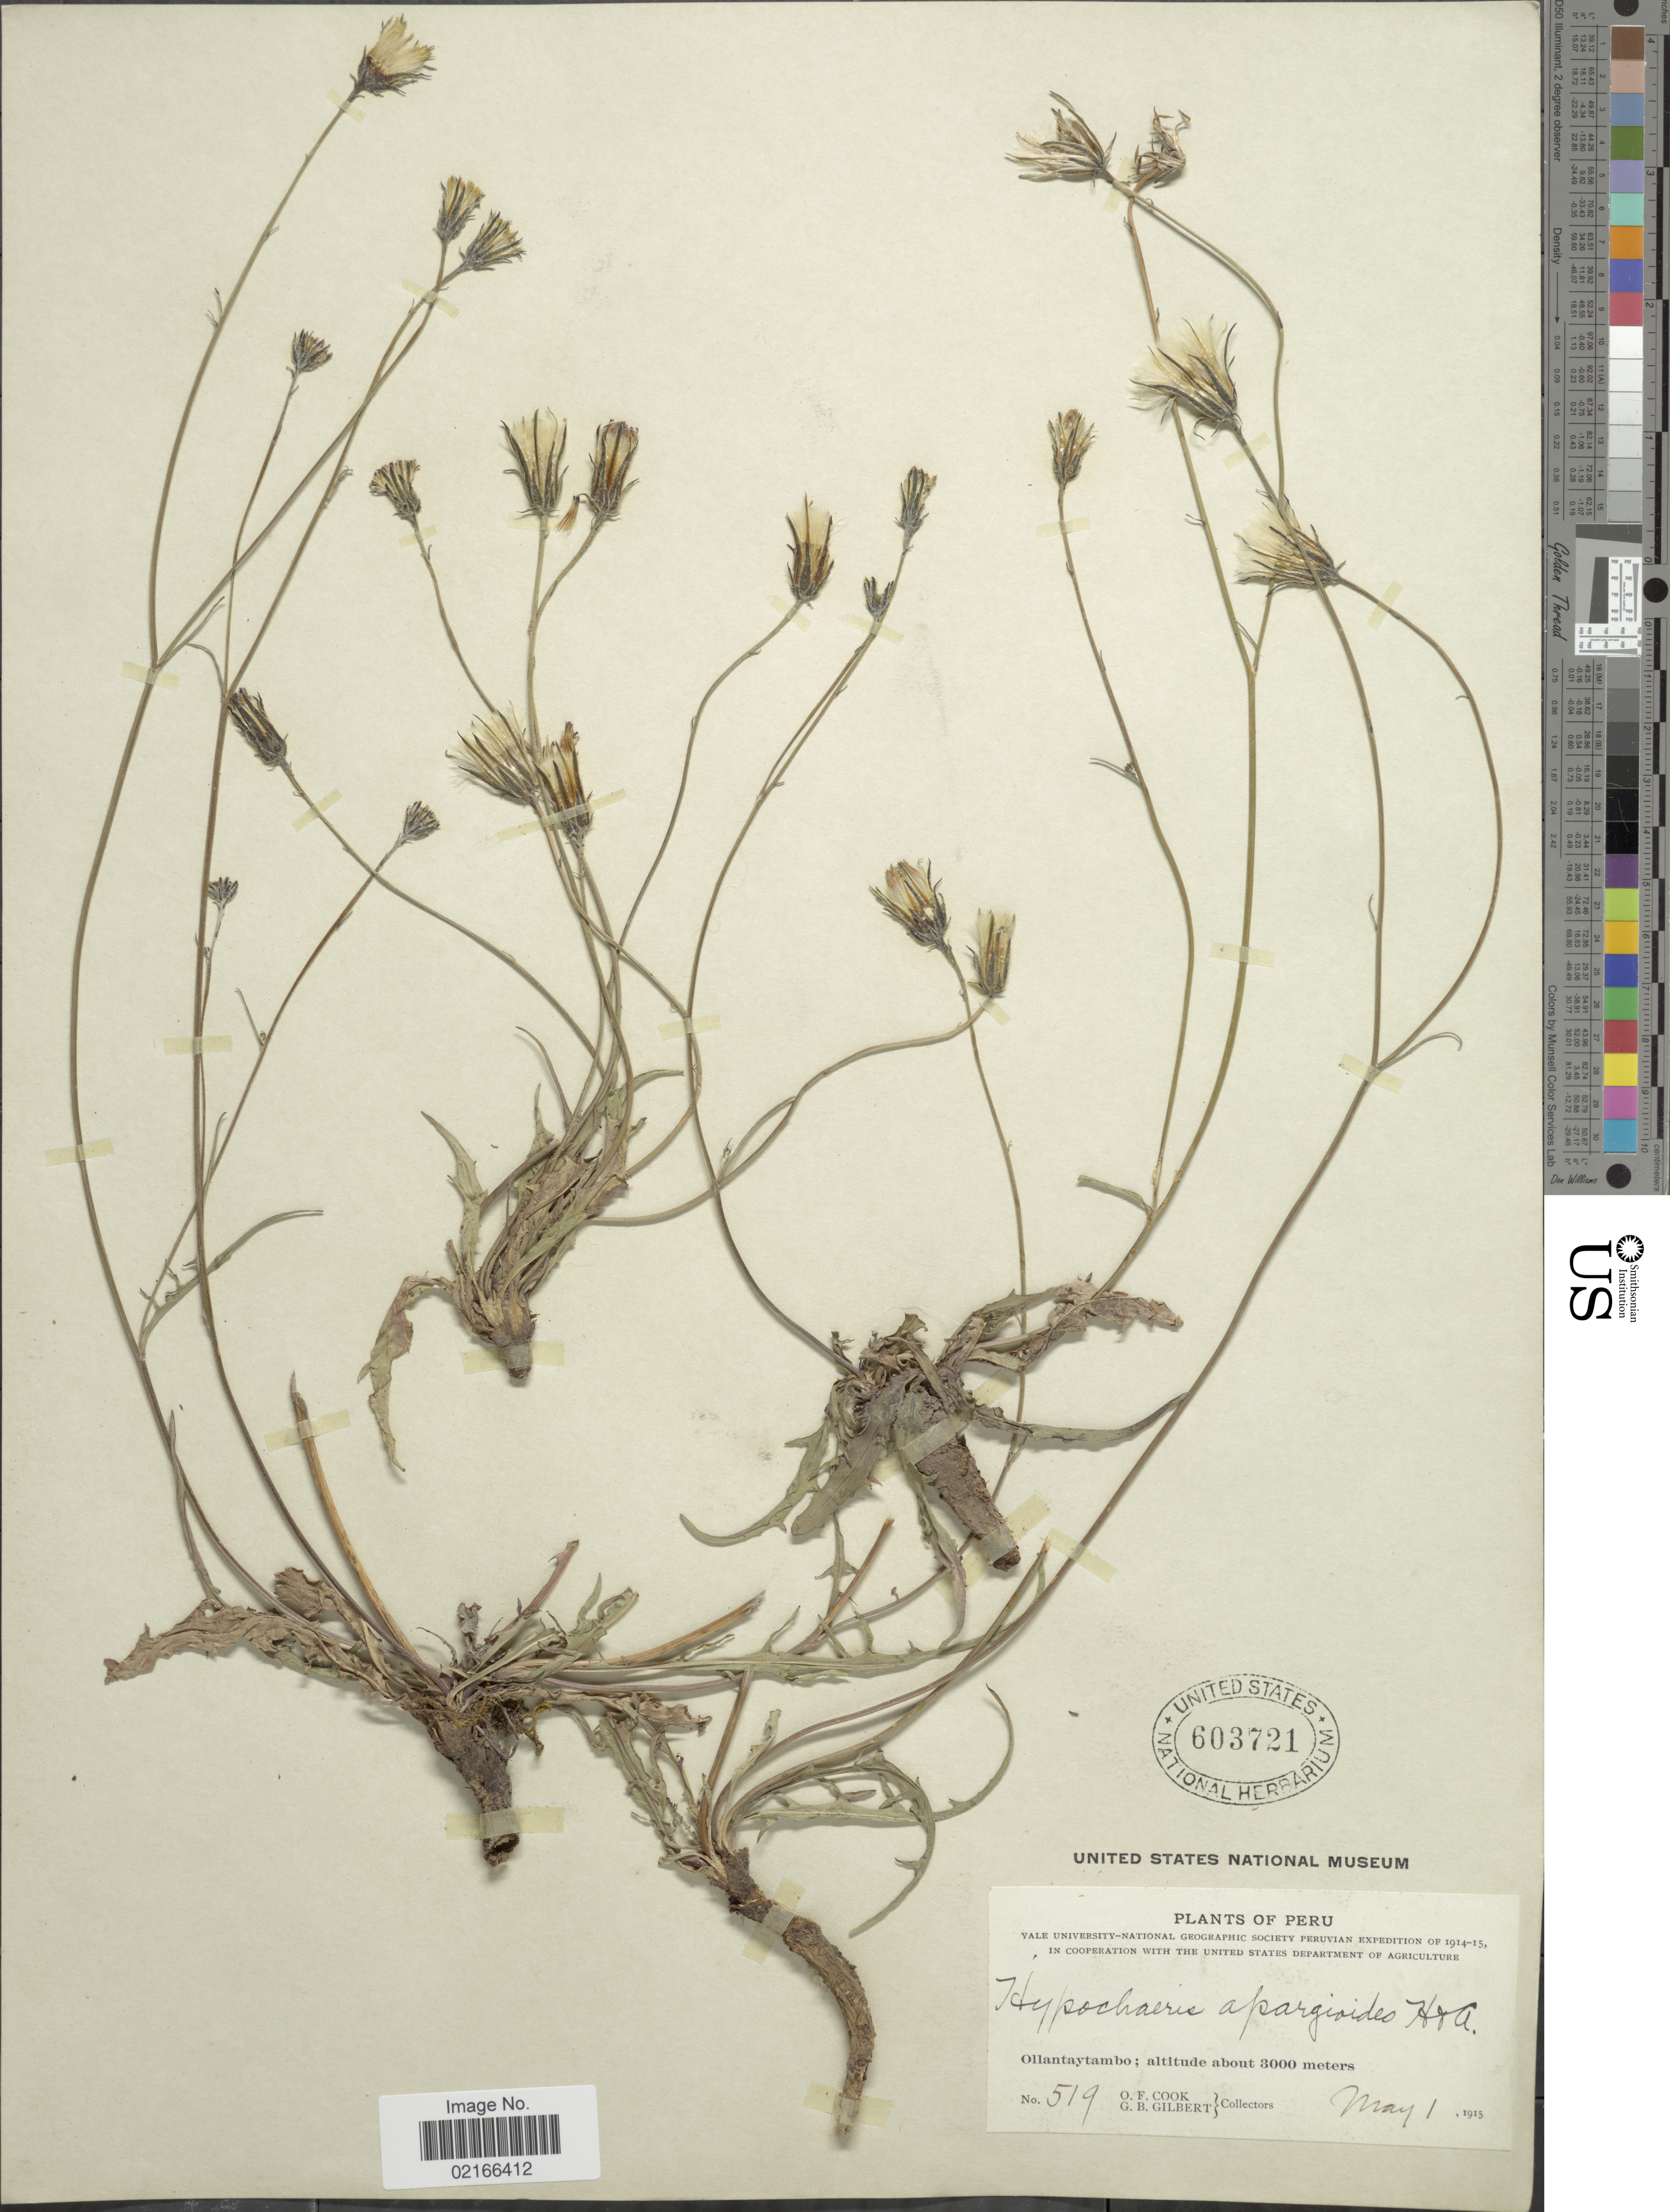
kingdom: Plantae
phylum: Tracheophyta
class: Magnoliopsida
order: Asterales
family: Asteraceae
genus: Hypochaeris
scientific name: Hypochaeris apargioides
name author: Hook. & Arn.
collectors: O. F. Cook & G. B. Gilbert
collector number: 519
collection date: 1915-05-01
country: Peru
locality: Ollantaytambo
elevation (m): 3000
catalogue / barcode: US 603721